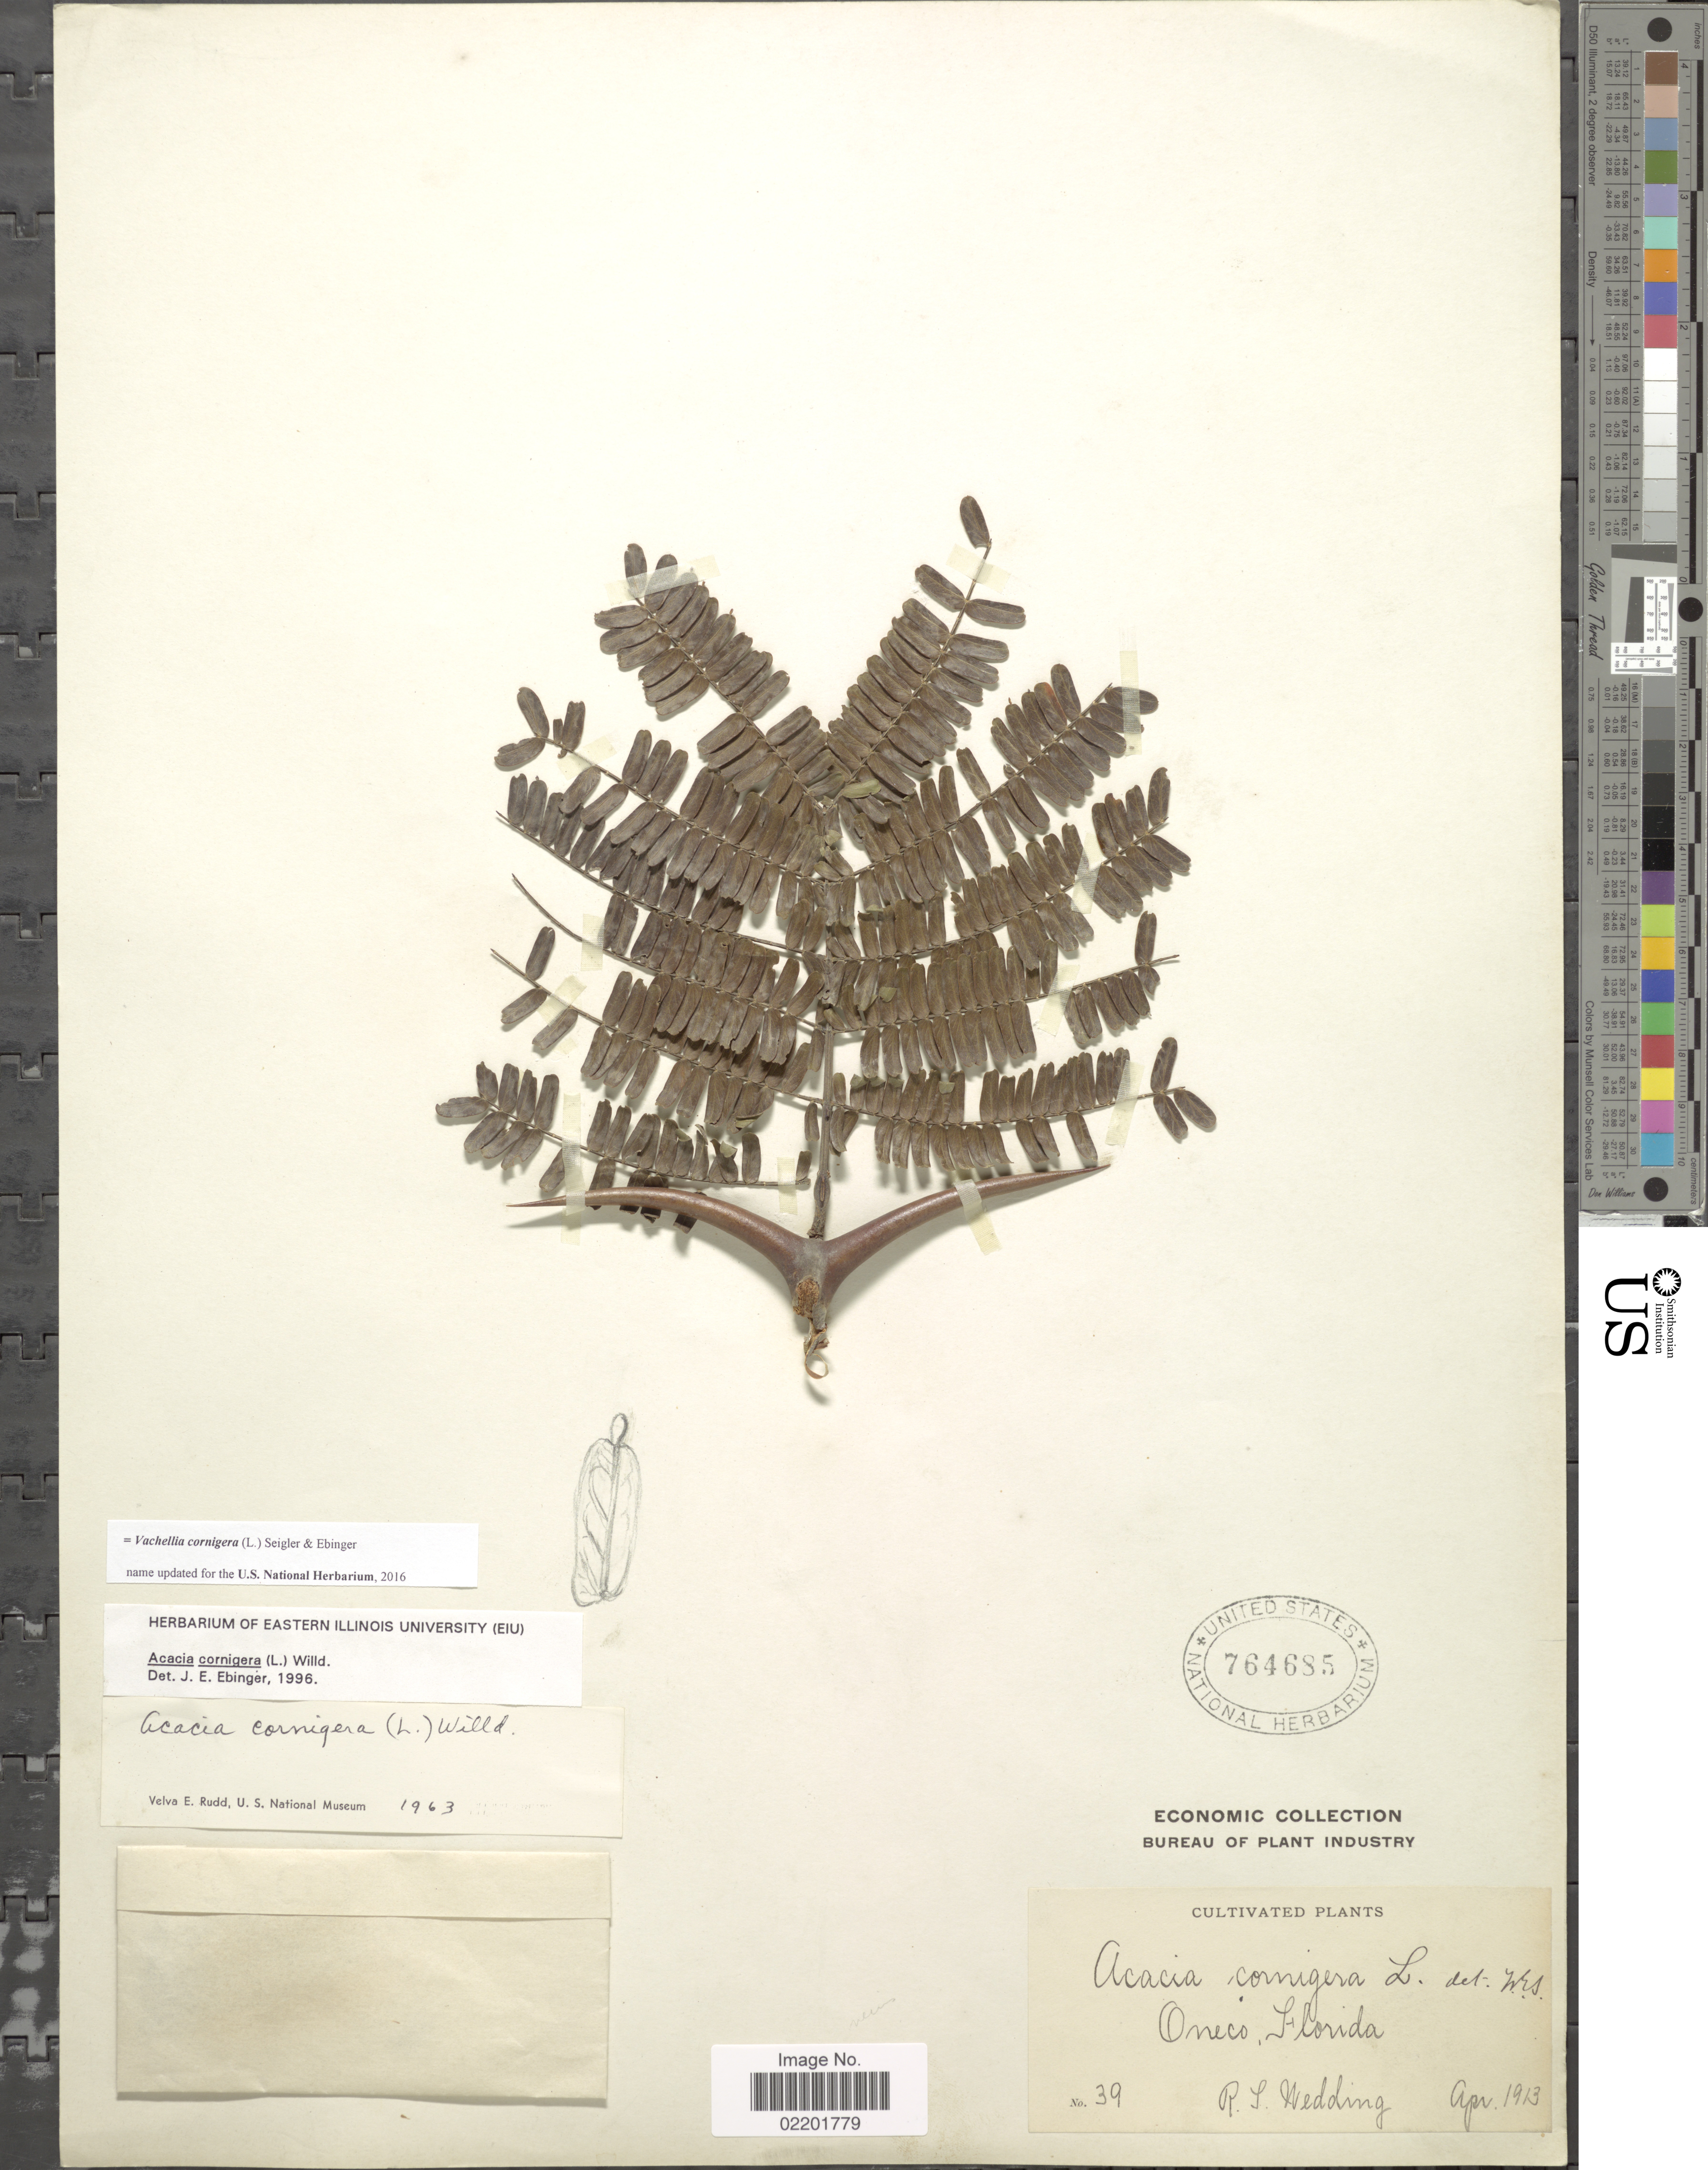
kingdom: Plantae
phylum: Tracheophyta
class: Magnoliopsida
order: Fabales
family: Fabaceae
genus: Vachellia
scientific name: Vachellia cornigera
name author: (L.) Seigler & Ebinger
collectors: R. Wedding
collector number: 39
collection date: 1913-04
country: United States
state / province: Florida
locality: Oneco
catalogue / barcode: US 764685